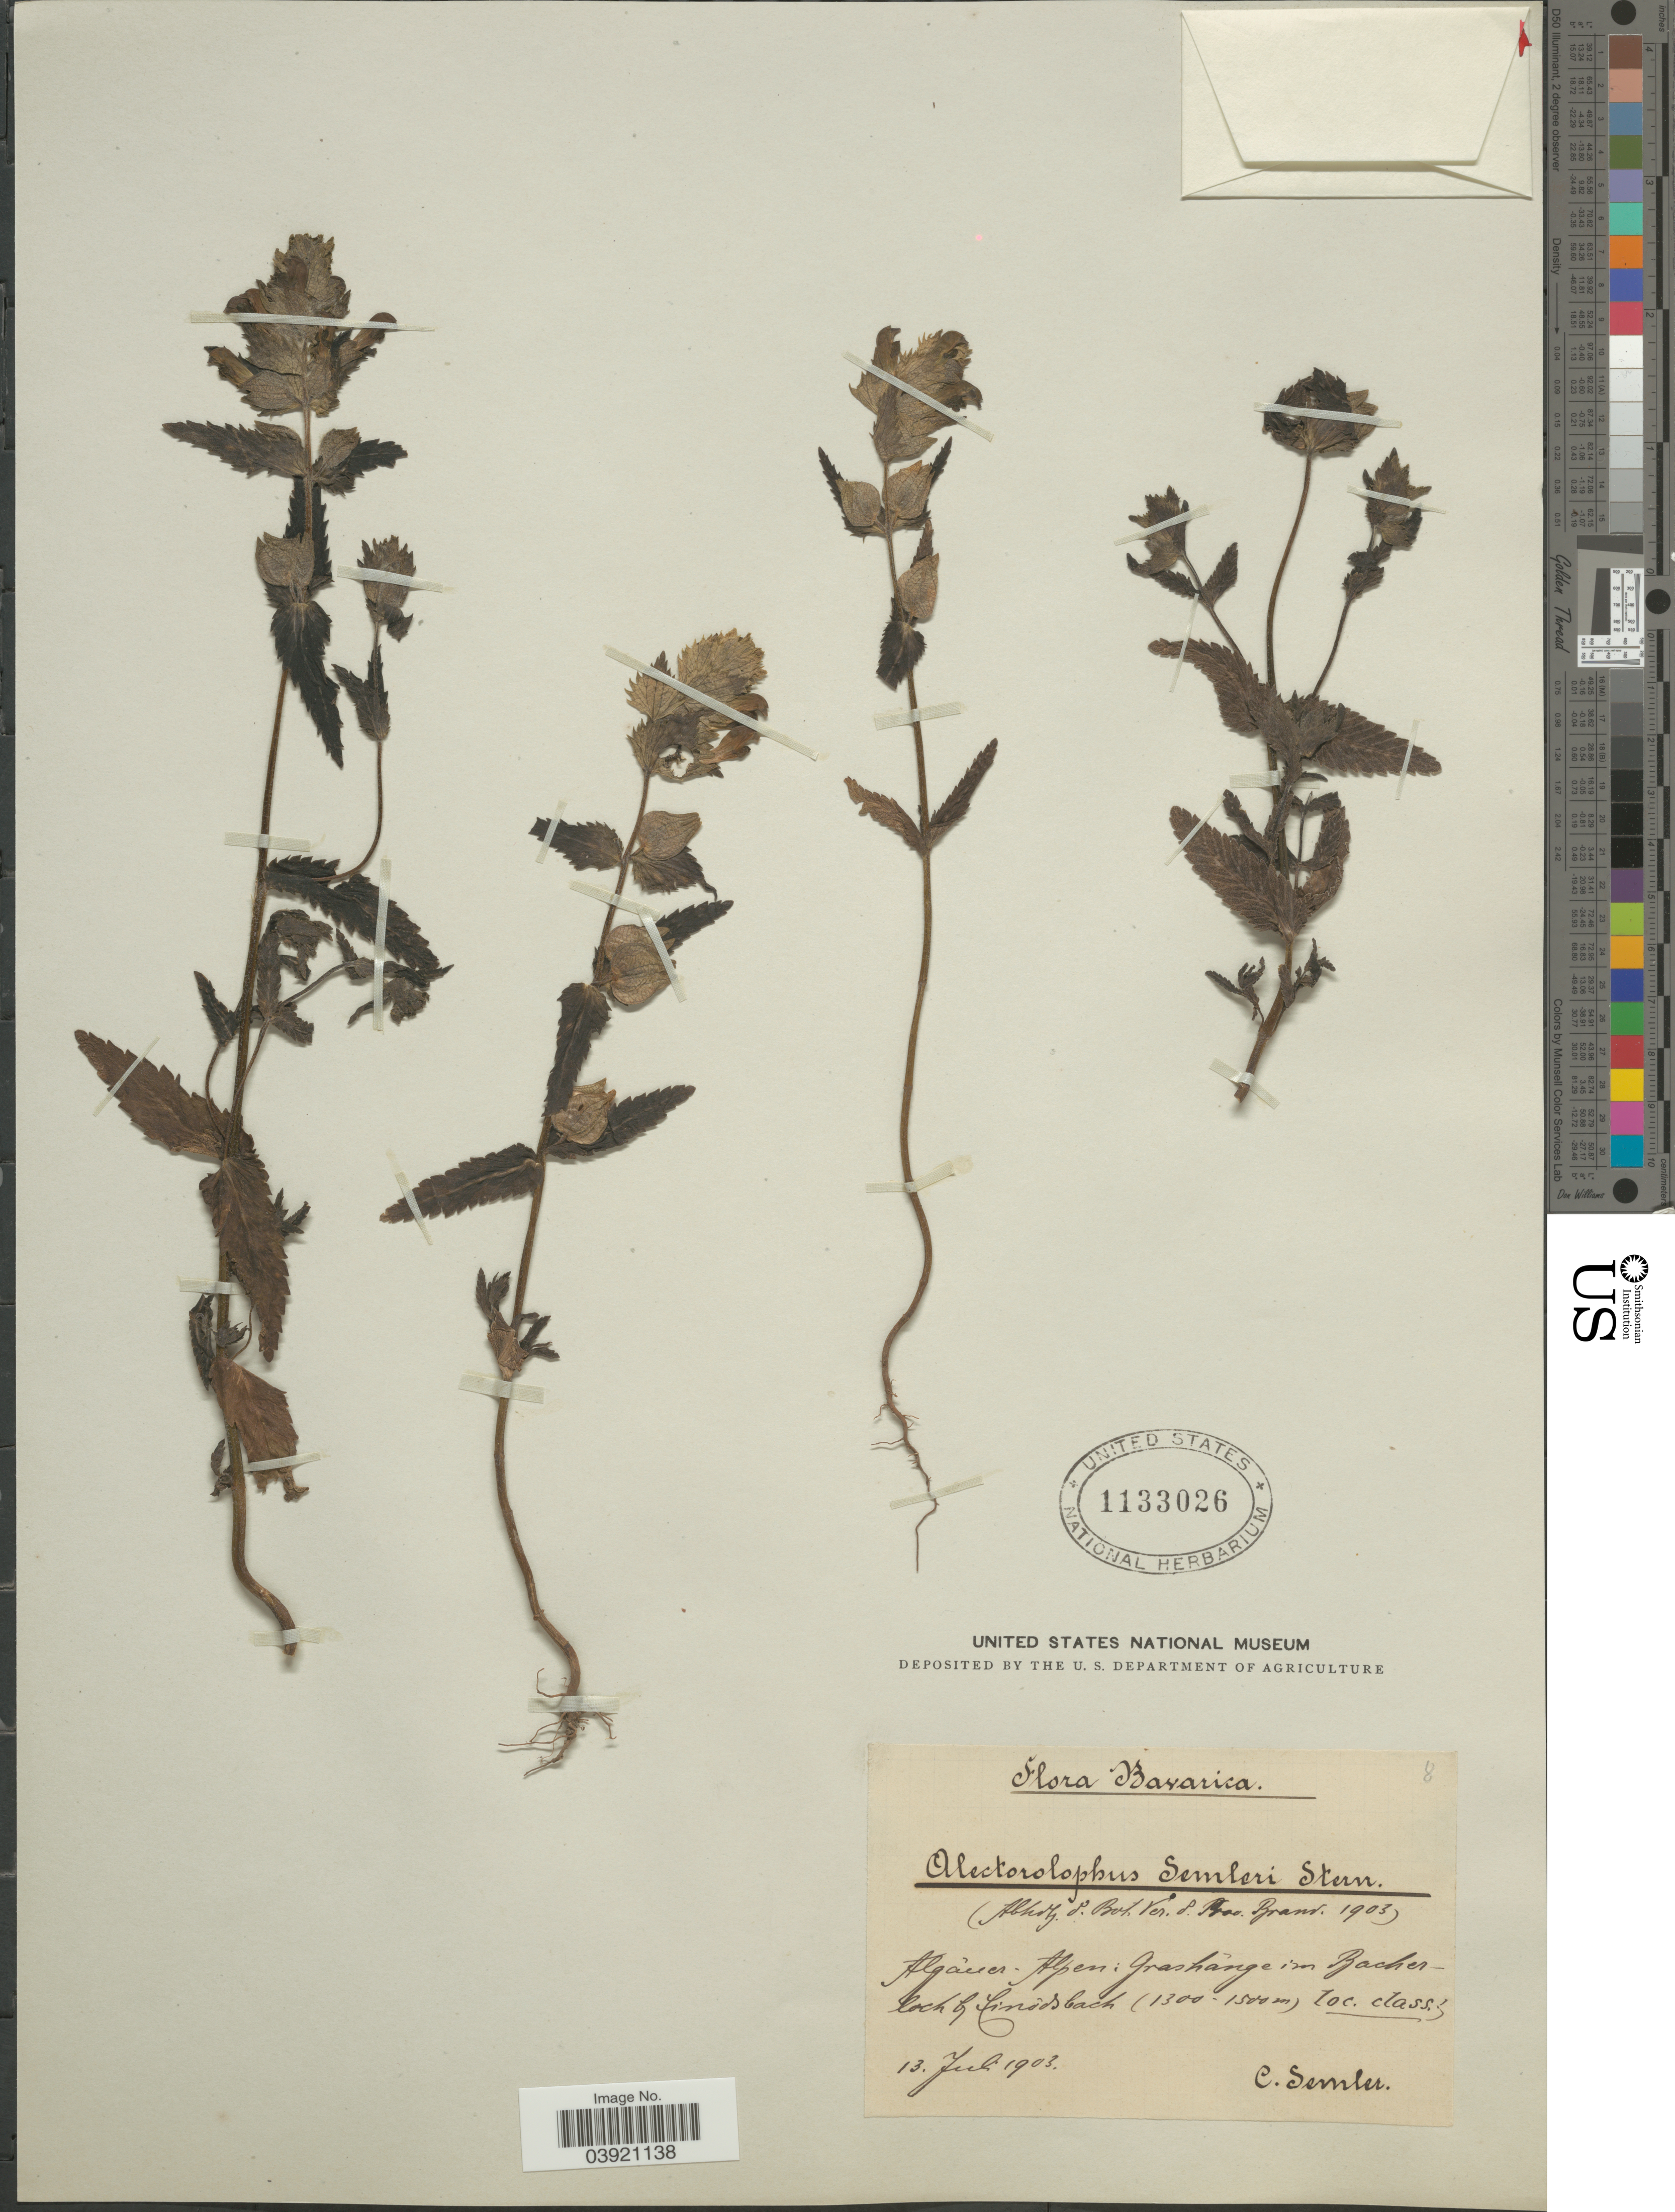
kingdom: Plantae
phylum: Tracheophyta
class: Magnoliopsida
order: Lamiales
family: Orobanchaceae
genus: Rhinanthus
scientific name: Rhinanthus semleri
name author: Schinz & Thell.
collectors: C. Semler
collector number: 8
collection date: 1903-07-13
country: Germany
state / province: Bayern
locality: Bavarica. Algáuer-Alpen: Grashânge in Bacherloch b/ Linôdsbach [interpreted].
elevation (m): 1300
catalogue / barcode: US 1133026